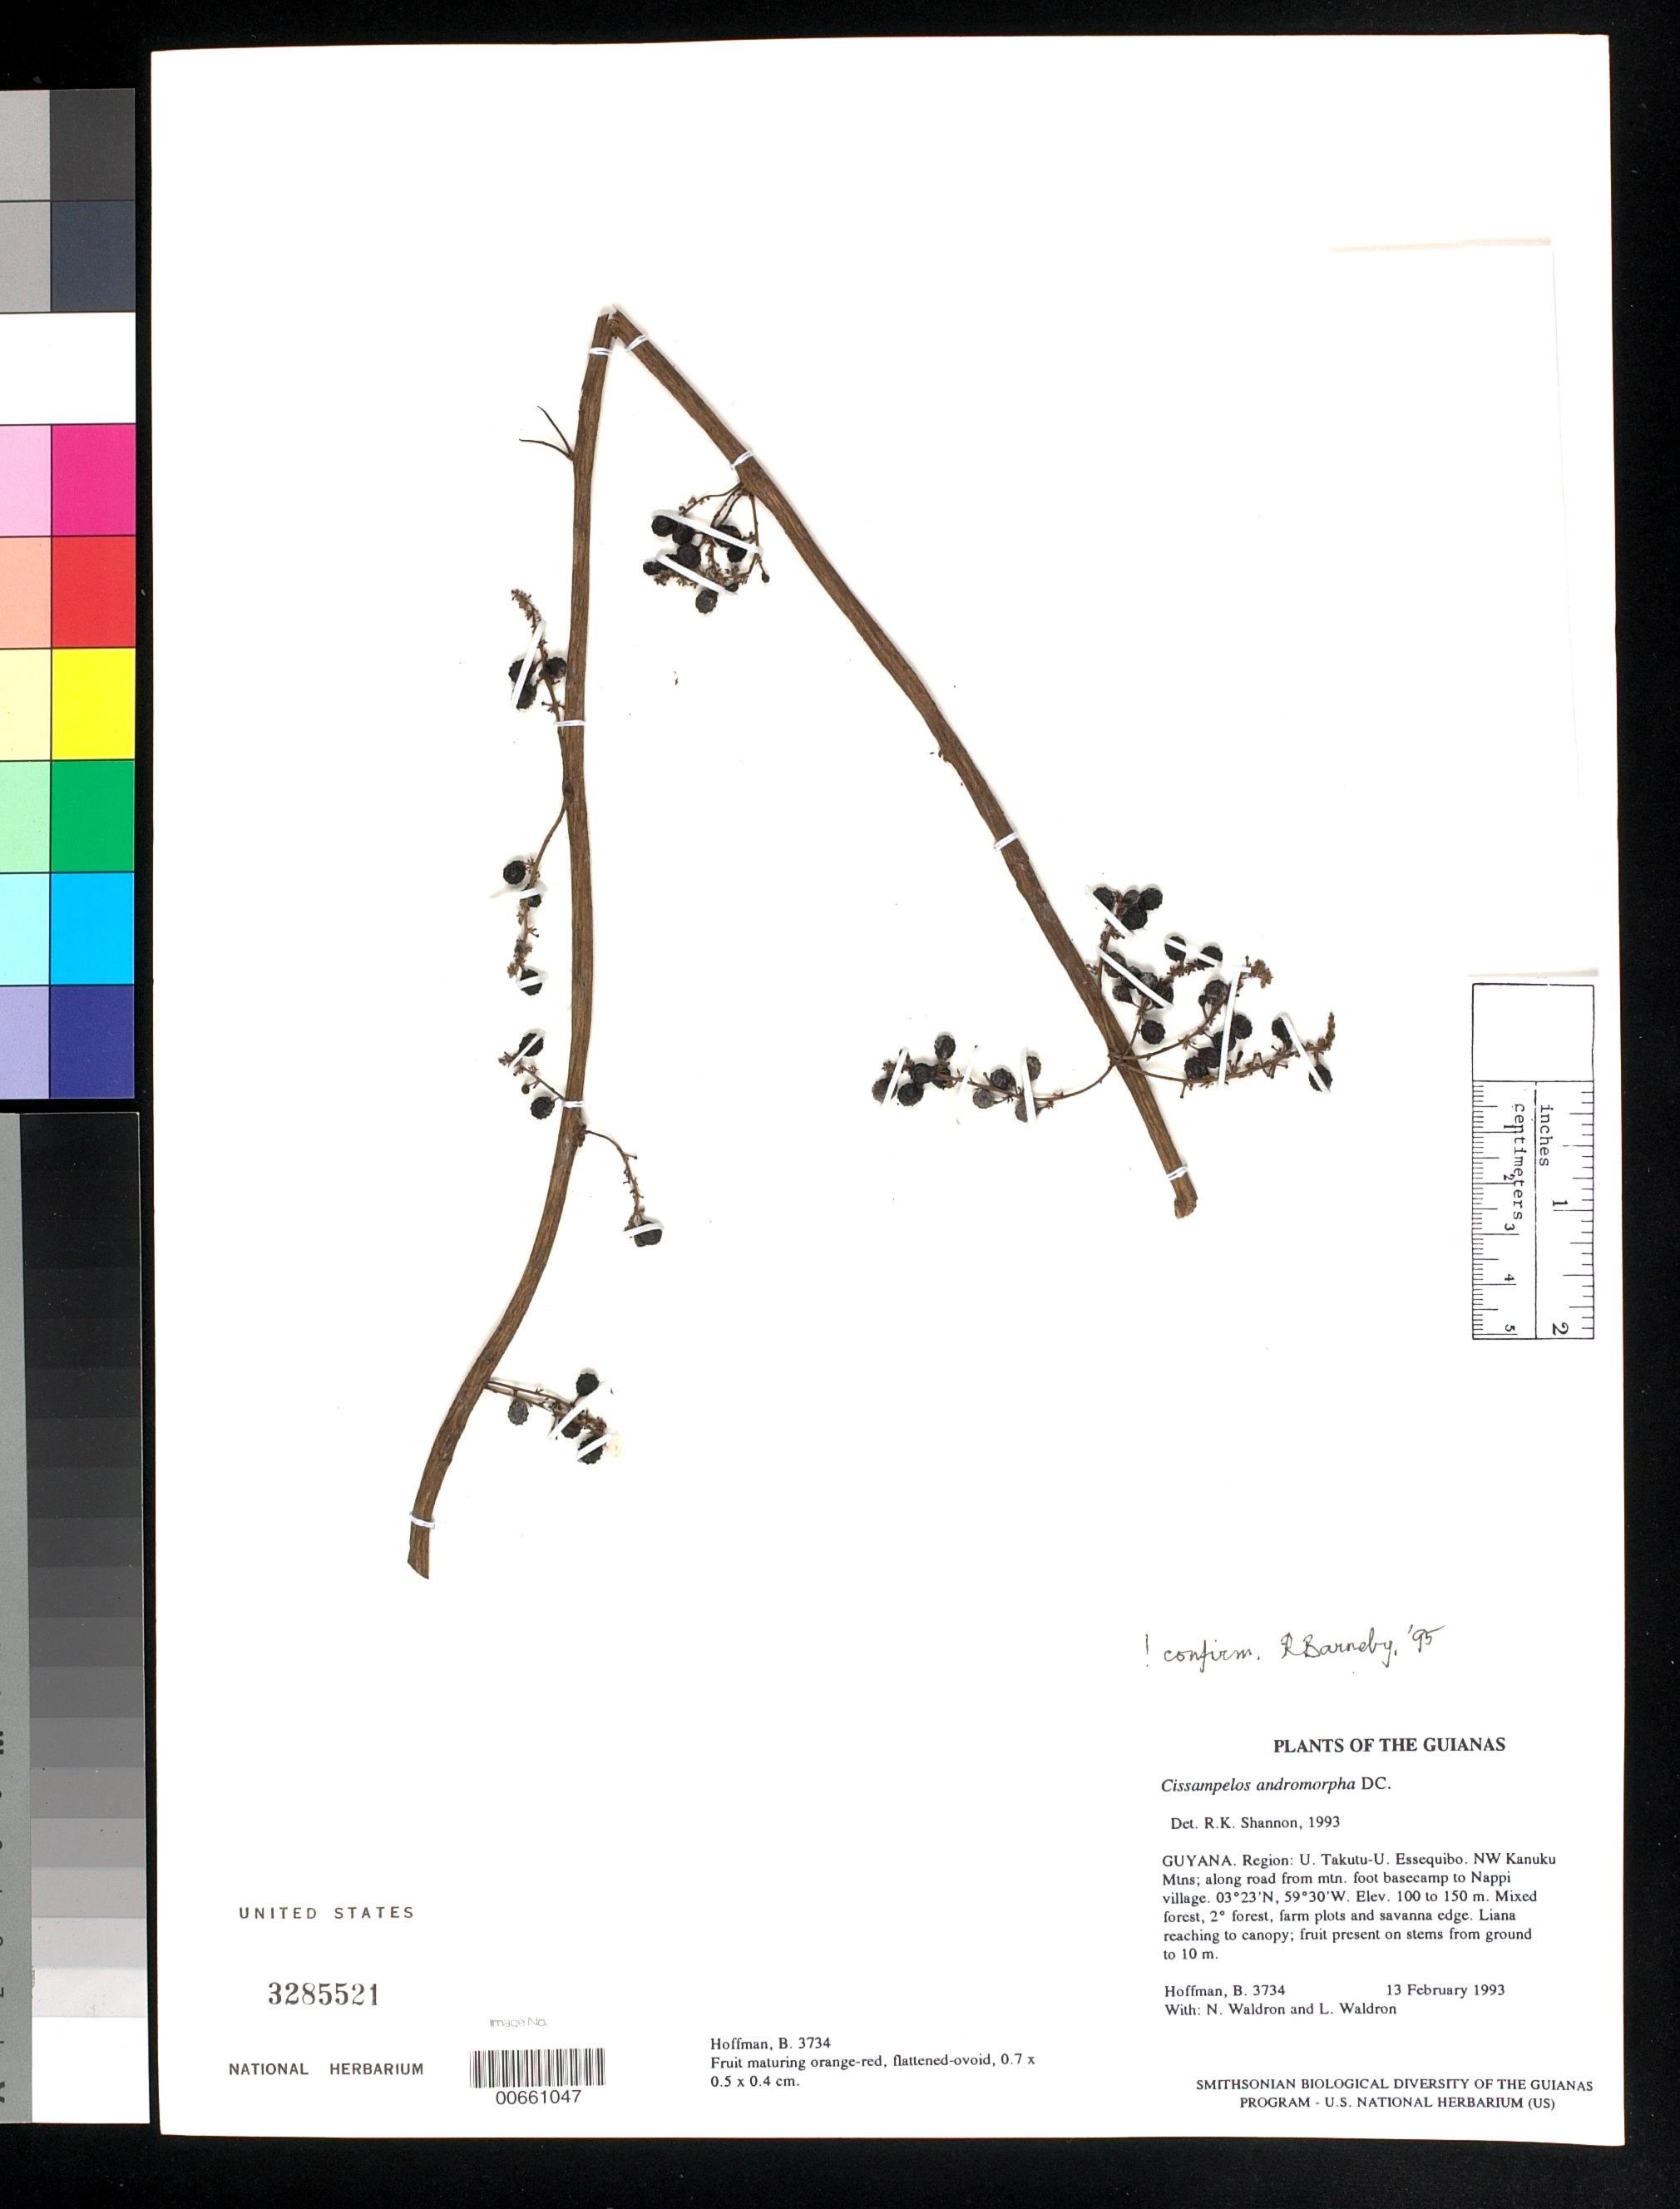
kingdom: Plantae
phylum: Tracheophyta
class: Magnoliopsida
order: Ranunculales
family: Menispermaceae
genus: Cissampelos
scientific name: Cissampelos andromorpha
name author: DC.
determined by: Barneby, Rupert C., (NY)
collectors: B. Hoffman, N. Waldron & L. Waldron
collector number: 3734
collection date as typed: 13 February 1993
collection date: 1993-02-13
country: Guyana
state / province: U. Takutu-U. Essequibo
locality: NW Kanuku Mountains; along road from mountain foot basecamp to Nappi village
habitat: Mixed forest, secondary forest, farm plots and savanna edge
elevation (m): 100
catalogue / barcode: US 3285521